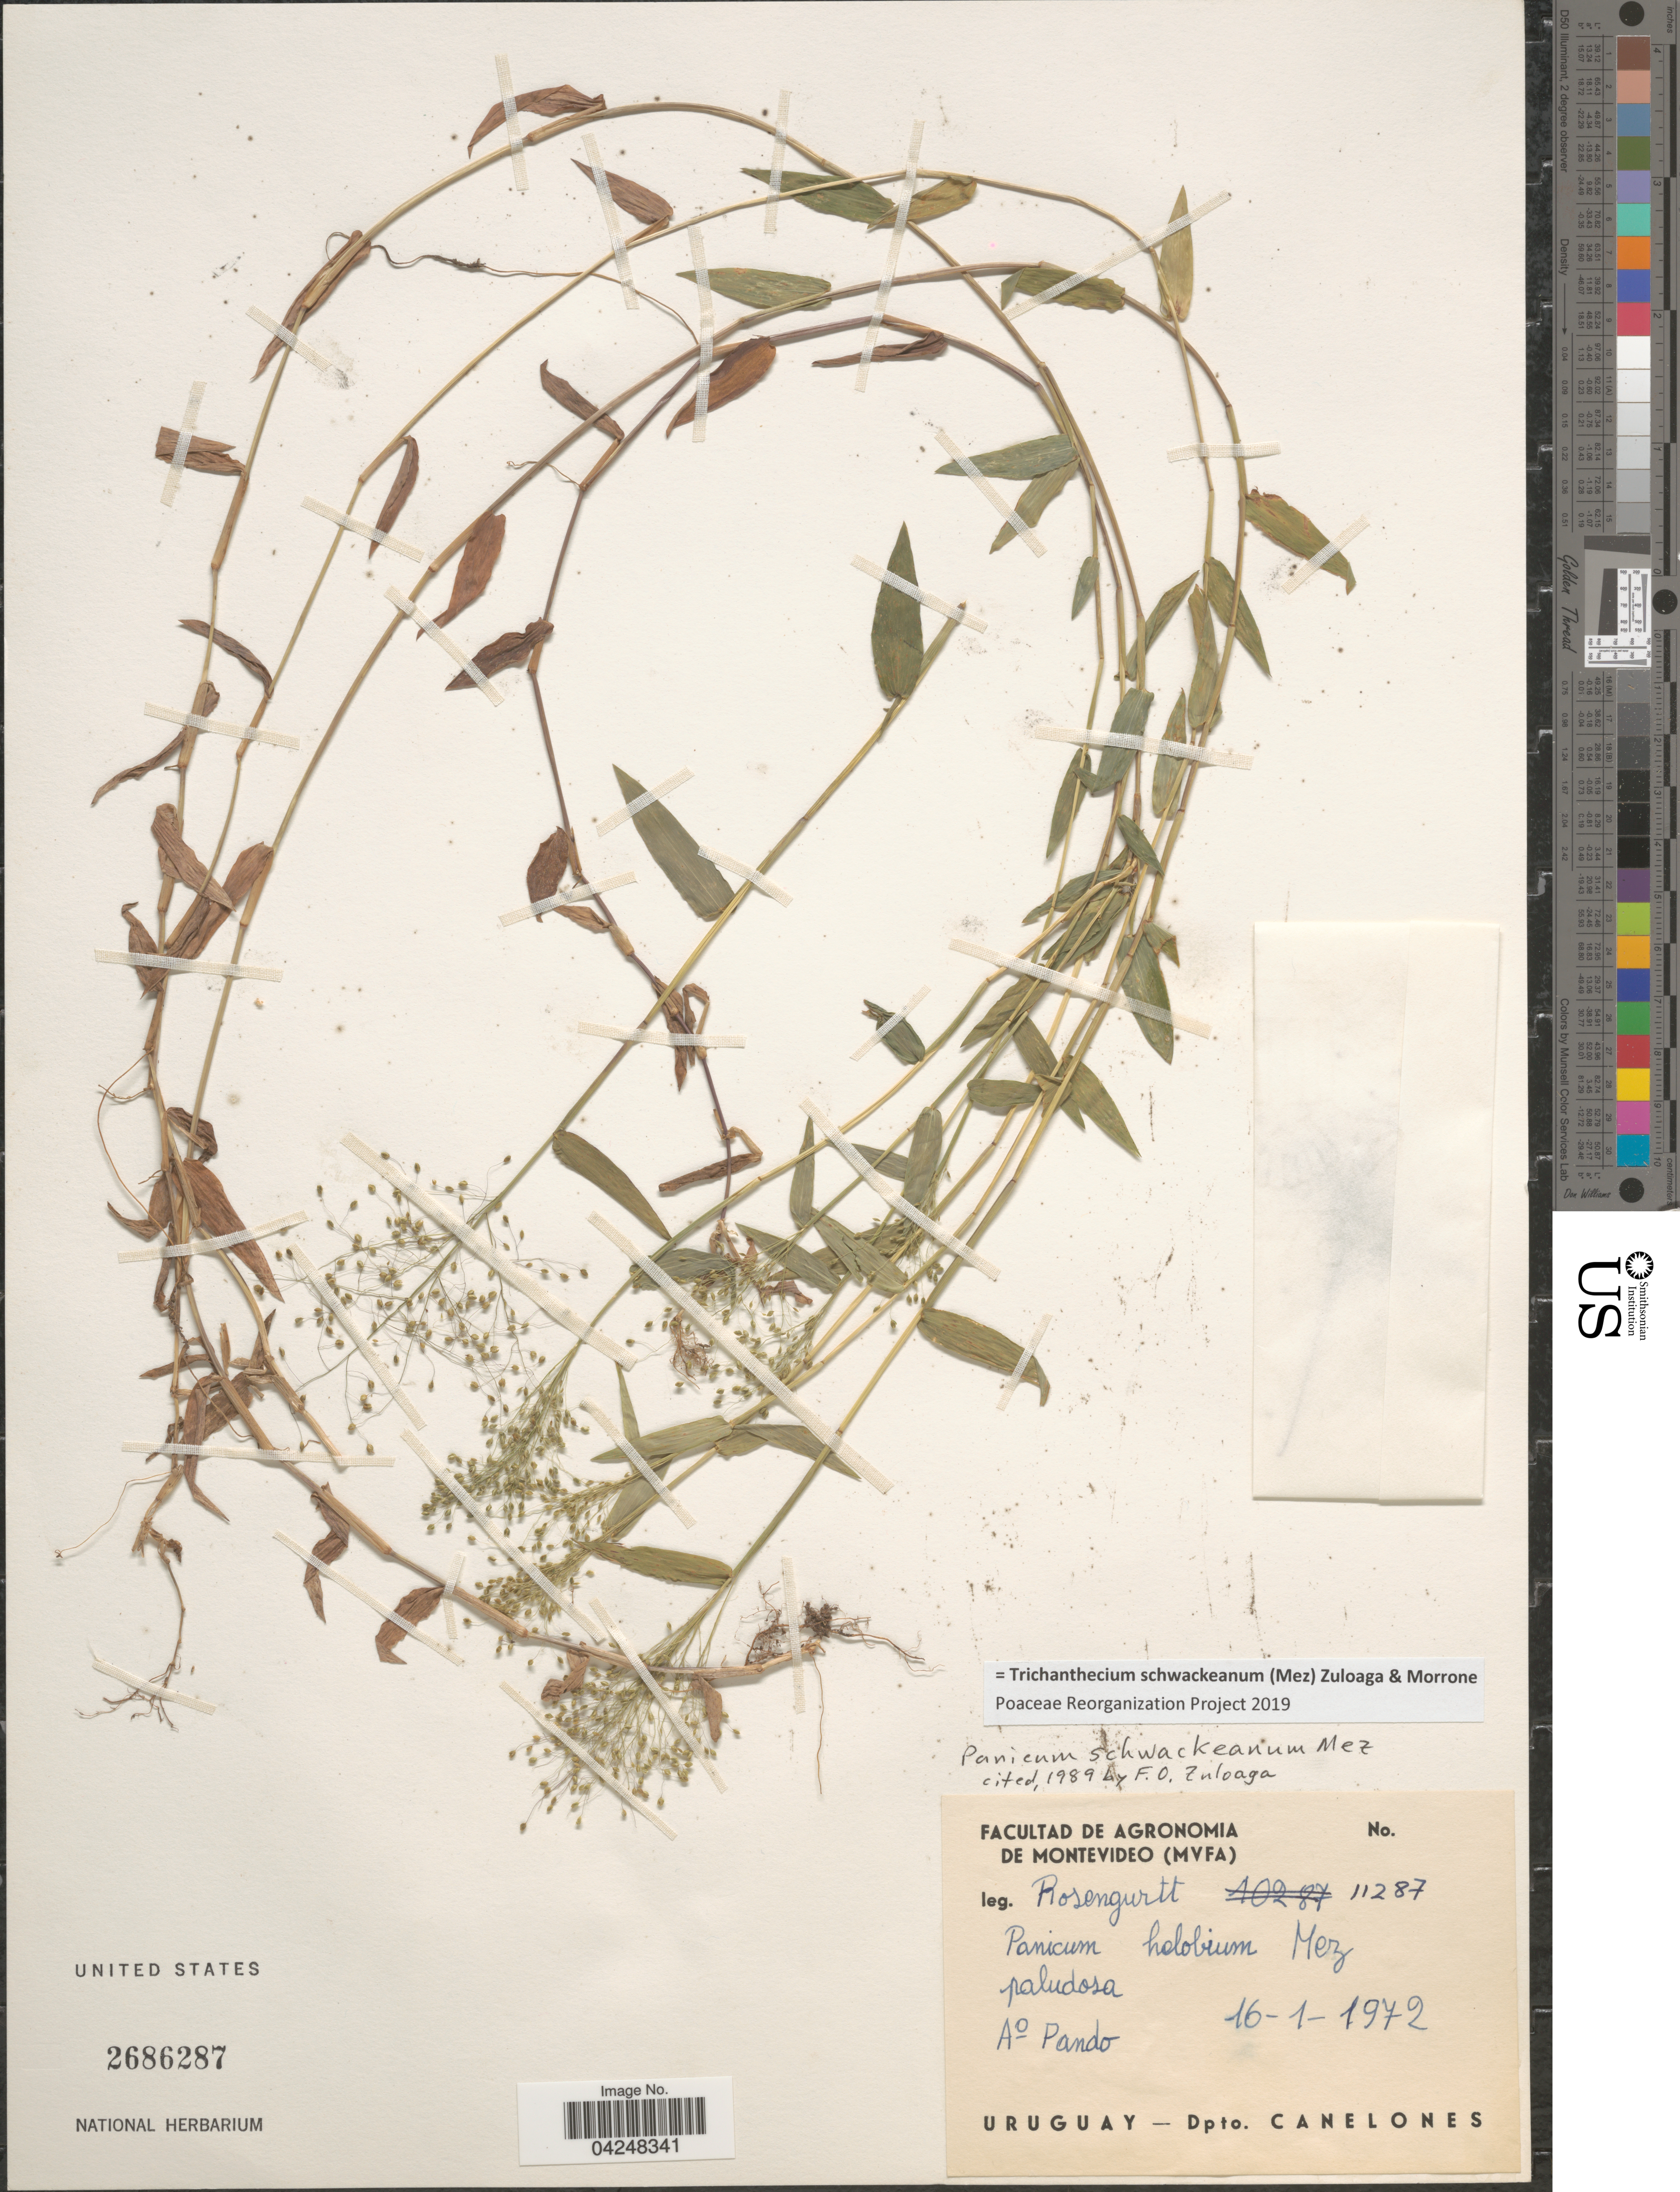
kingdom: Plantae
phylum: Tracheophyta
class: Liliopsida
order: Poales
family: Poaceae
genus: Trichanthecium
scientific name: Trichanthecium schwackeanum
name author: (Mez) Zuloaga & Morrone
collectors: Rosengurtt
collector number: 11287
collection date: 1972-01-16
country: Uruguay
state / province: Canelones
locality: A° Pando. Dpto. Canelones.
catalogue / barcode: US 2686287